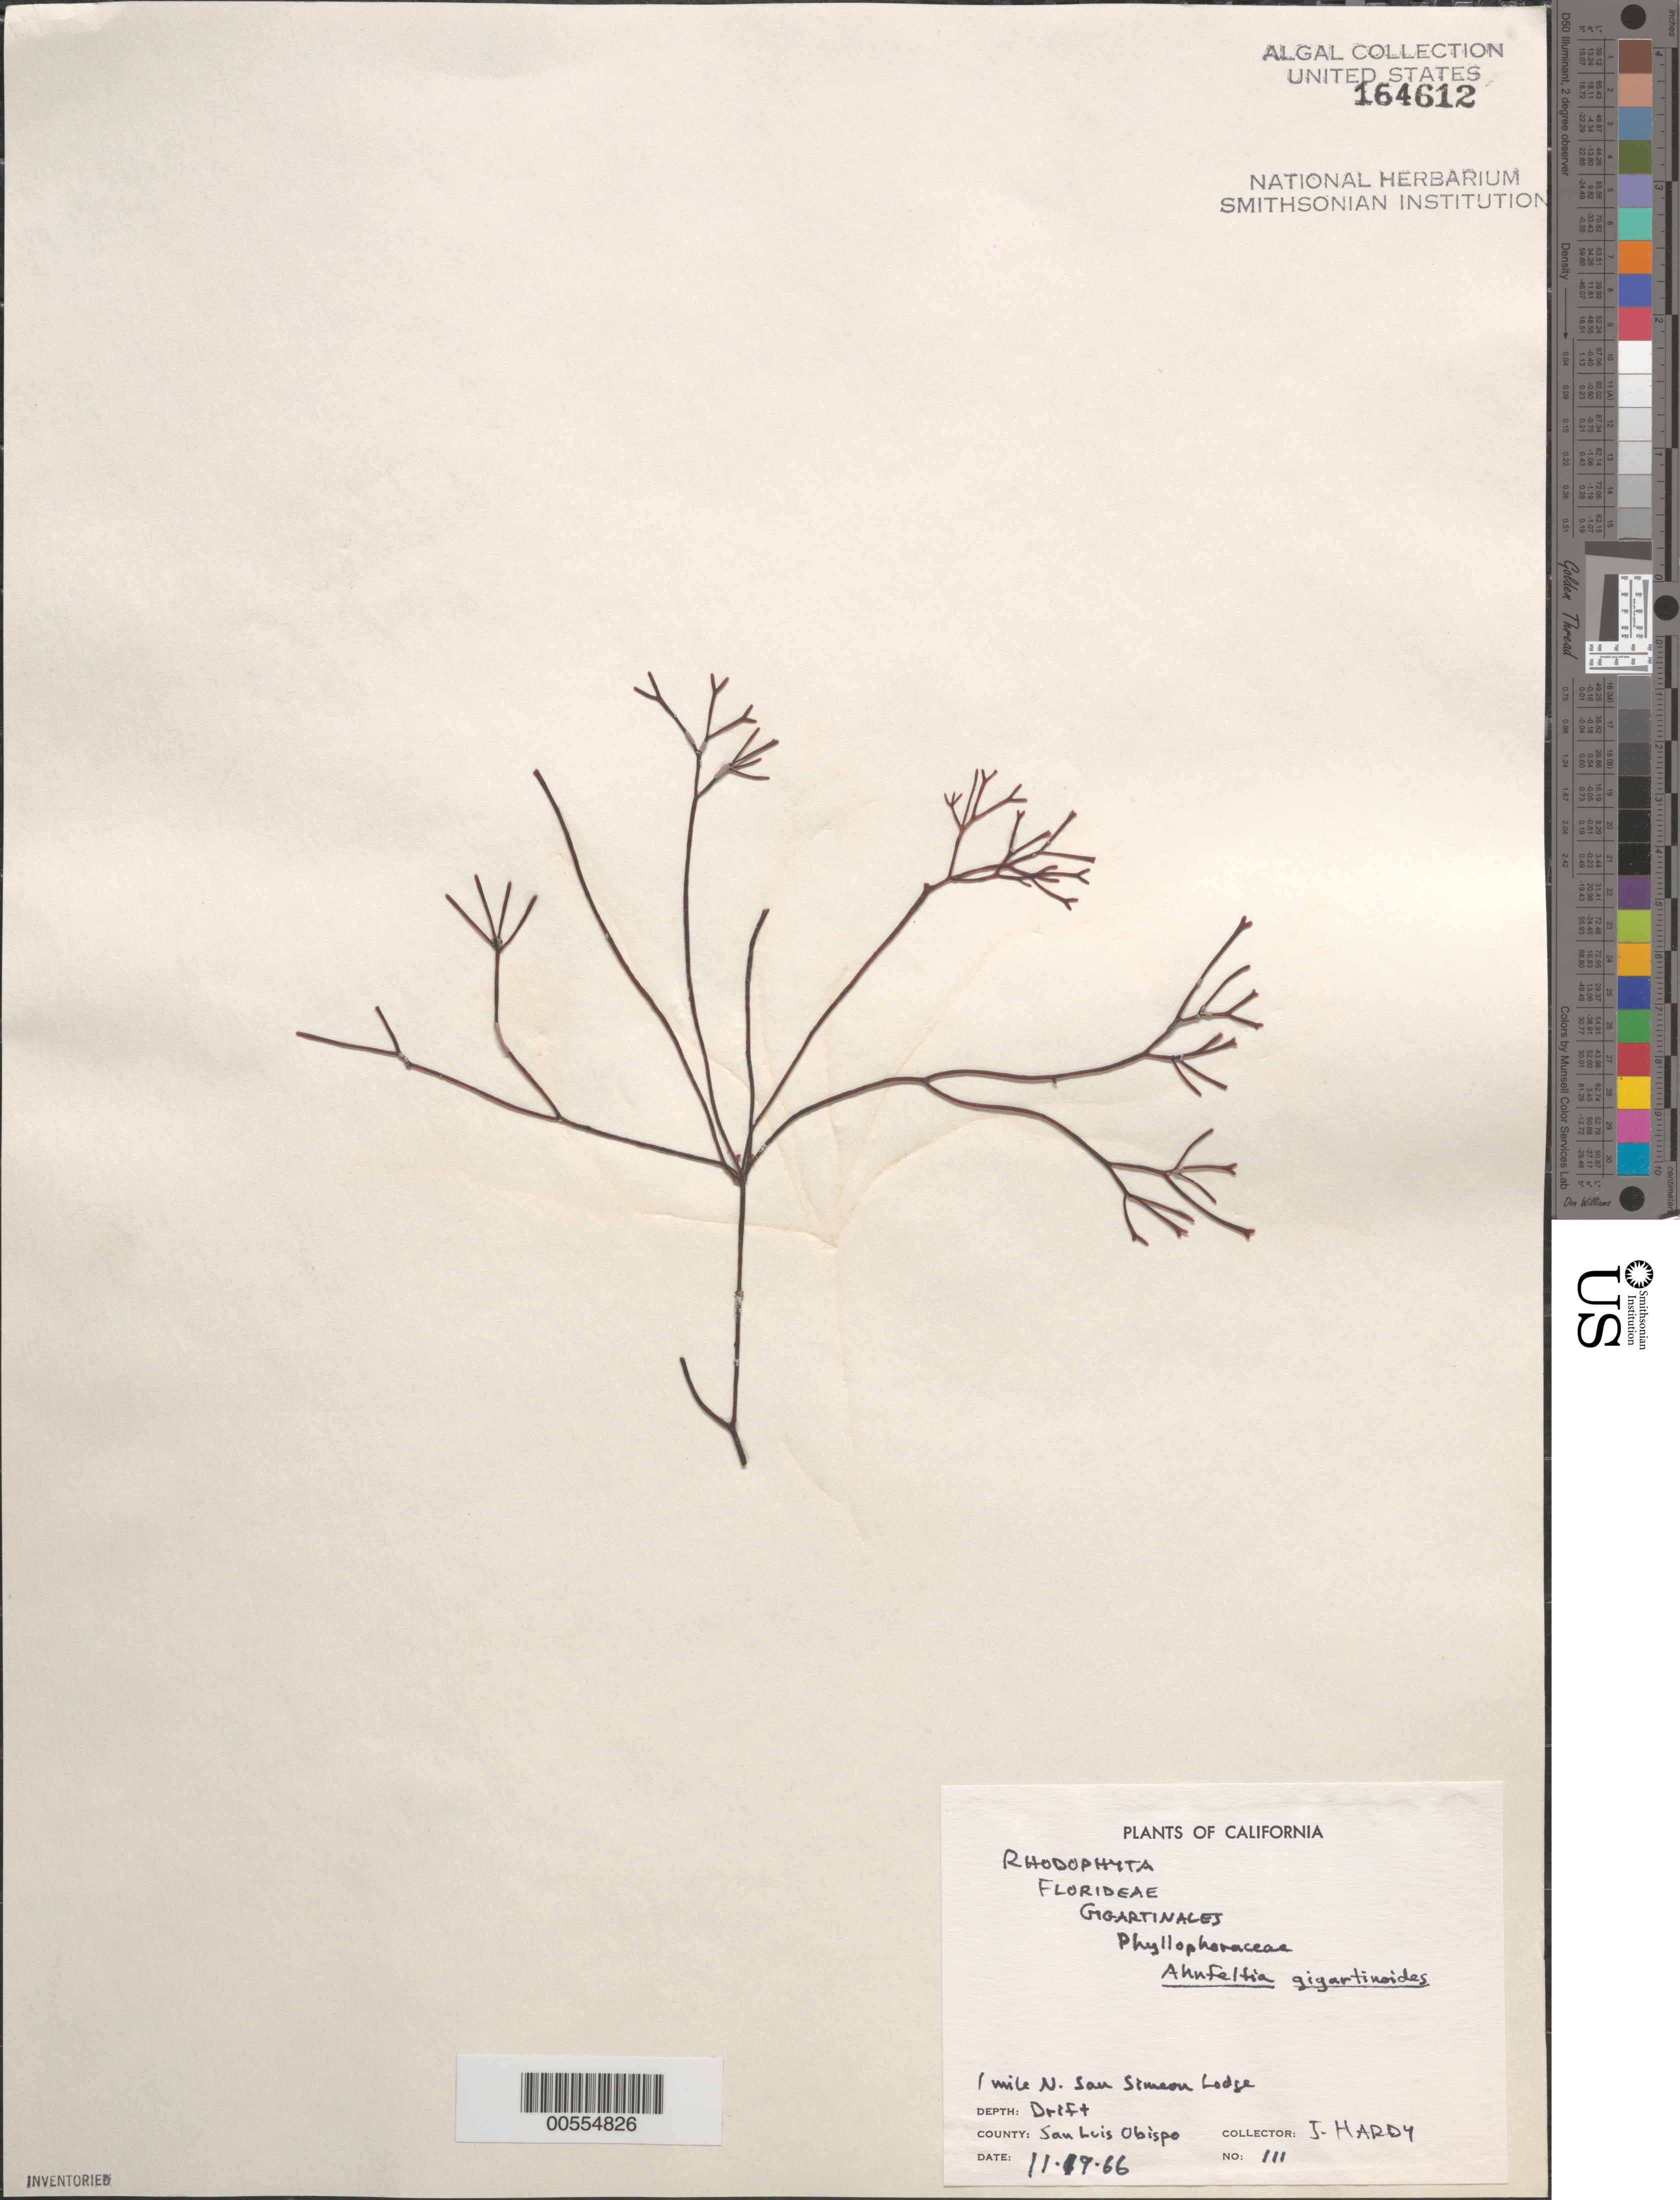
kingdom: Plantae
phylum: Rhodophyta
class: Florideophyceae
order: Ahnfeltiales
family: Ahnfeltiaceae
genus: Ahnfeltia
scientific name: Ahnfeltia gigartinoides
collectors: J. Hardy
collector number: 111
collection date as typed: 19 Nov 1966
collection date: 1966-11-19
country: United States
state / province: California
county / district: San Luis Obispo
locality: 1 mile north of San Simeon Lodge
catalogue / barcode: US 164612